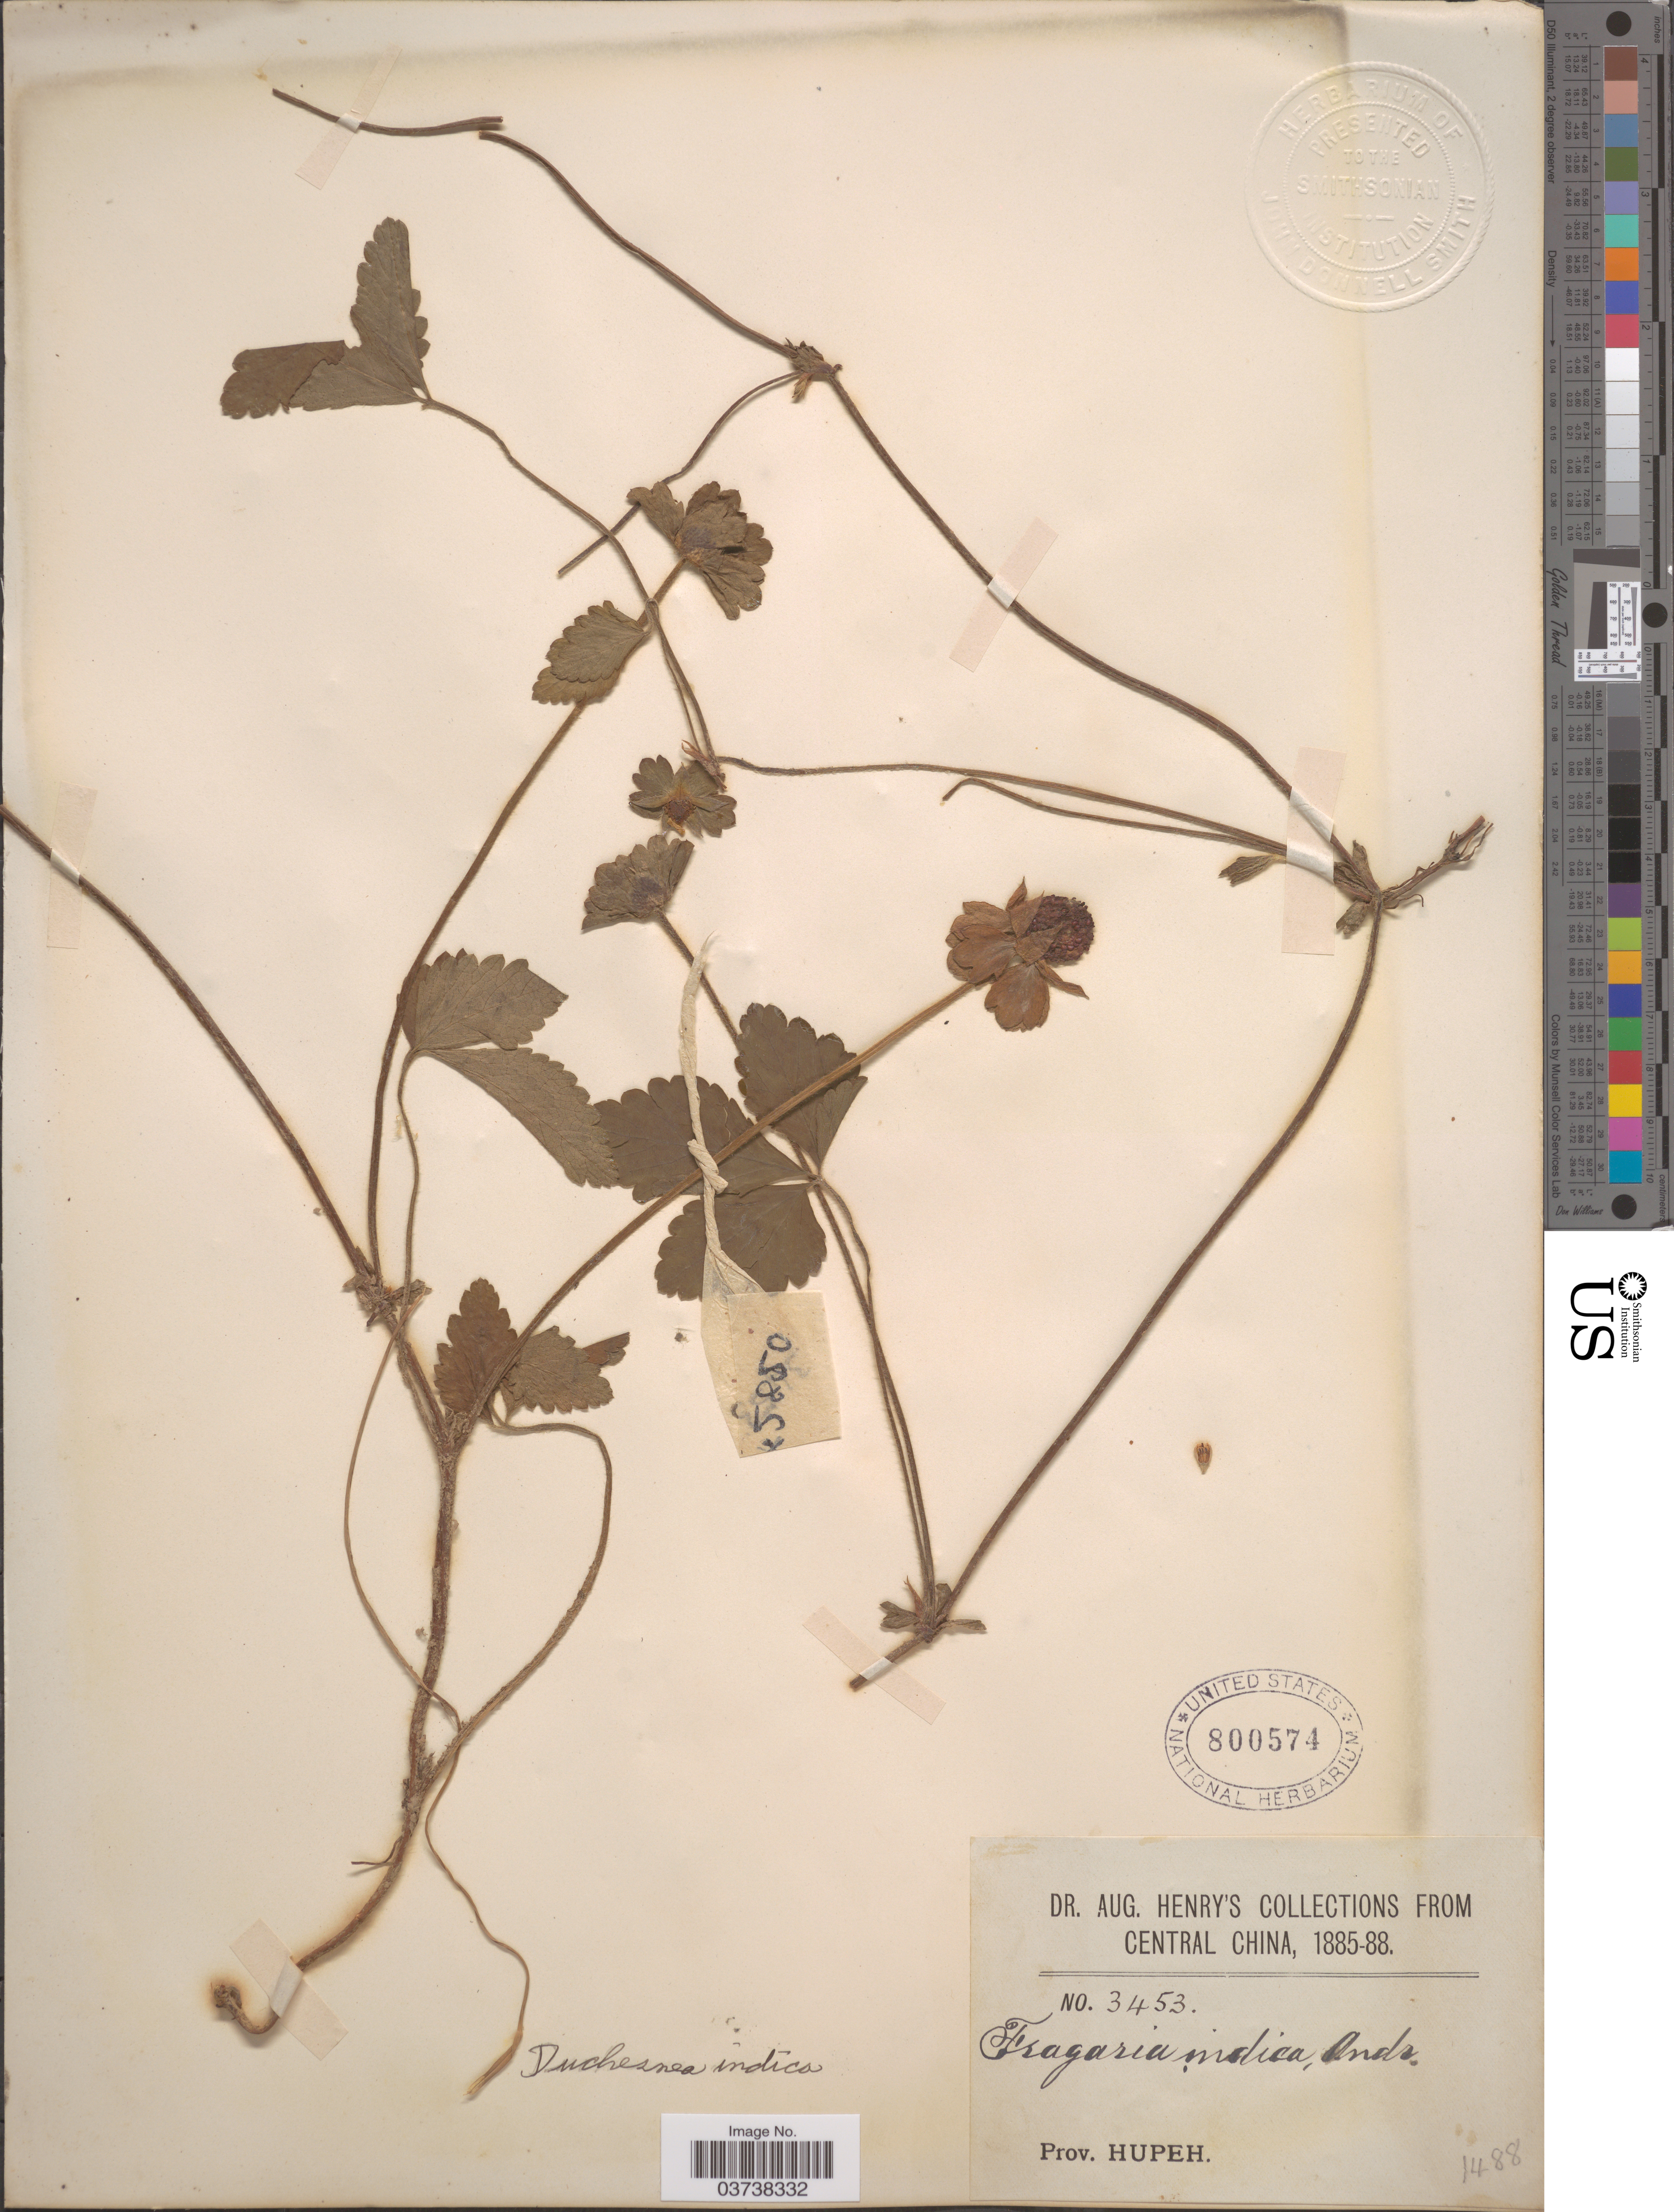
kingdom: Plantae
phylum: Tracheophyta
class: Magnoliopsida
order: Rosales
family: Rosaceae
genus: Potentilla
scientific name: Potentilla indica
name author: (Andrews) Th. Wolf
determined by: Strong, Mark T., (BOT), Smithsonian Institution - National Museum of Natural History (UNITED STATES)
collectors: A. Henry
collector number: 3453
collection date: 1885/1888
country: China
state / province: Hubei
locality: Central China. Prov. Hupeh.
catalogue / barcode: US 800574